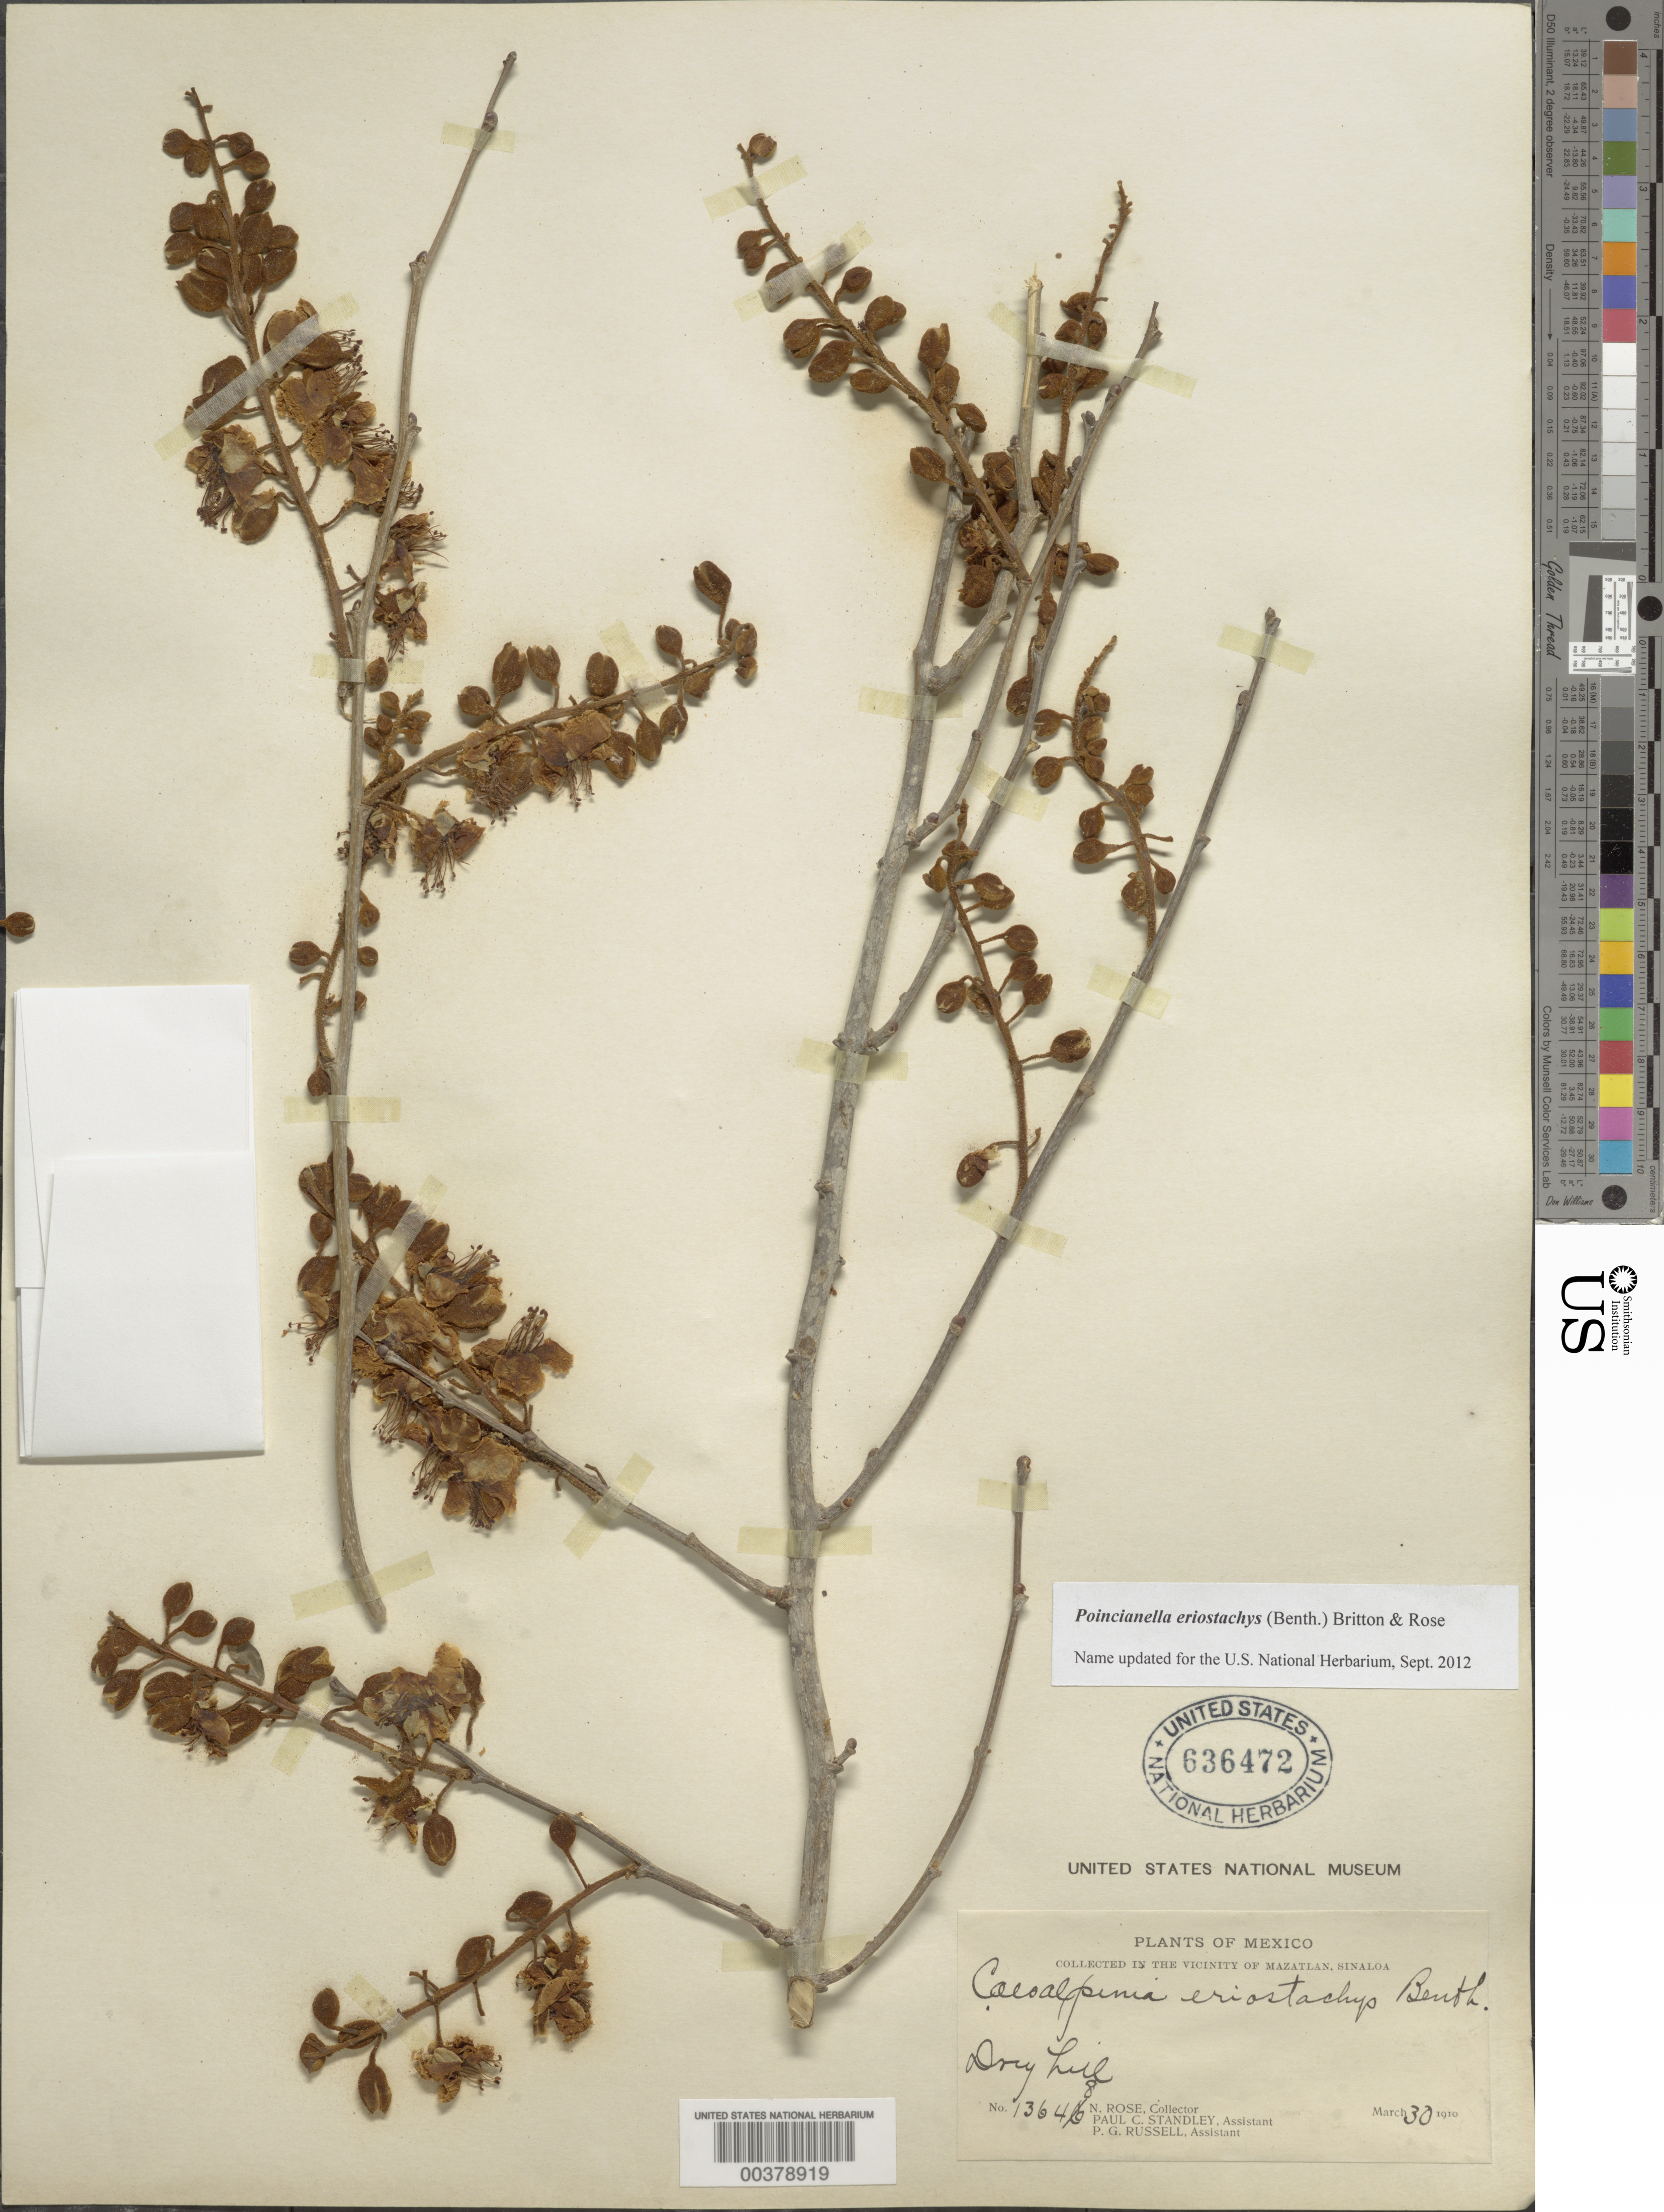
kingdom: Plantae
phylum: Tracheophyta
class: Magnoliopsida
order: Fabales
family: Fabaceae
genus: Cenostigma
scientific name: Cenostigma eriostachys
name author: (Benth.) Gagnon & G.P. Lewis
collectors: J. N. Rose, P. C. Standley & P. G. Russell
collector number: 13648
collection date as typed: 30 Mar 1910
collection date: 1910-03-30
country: Mexico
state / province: Sinaloa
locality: Vicinity of Mazatlan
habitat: Dry hill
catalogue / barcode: US 636472